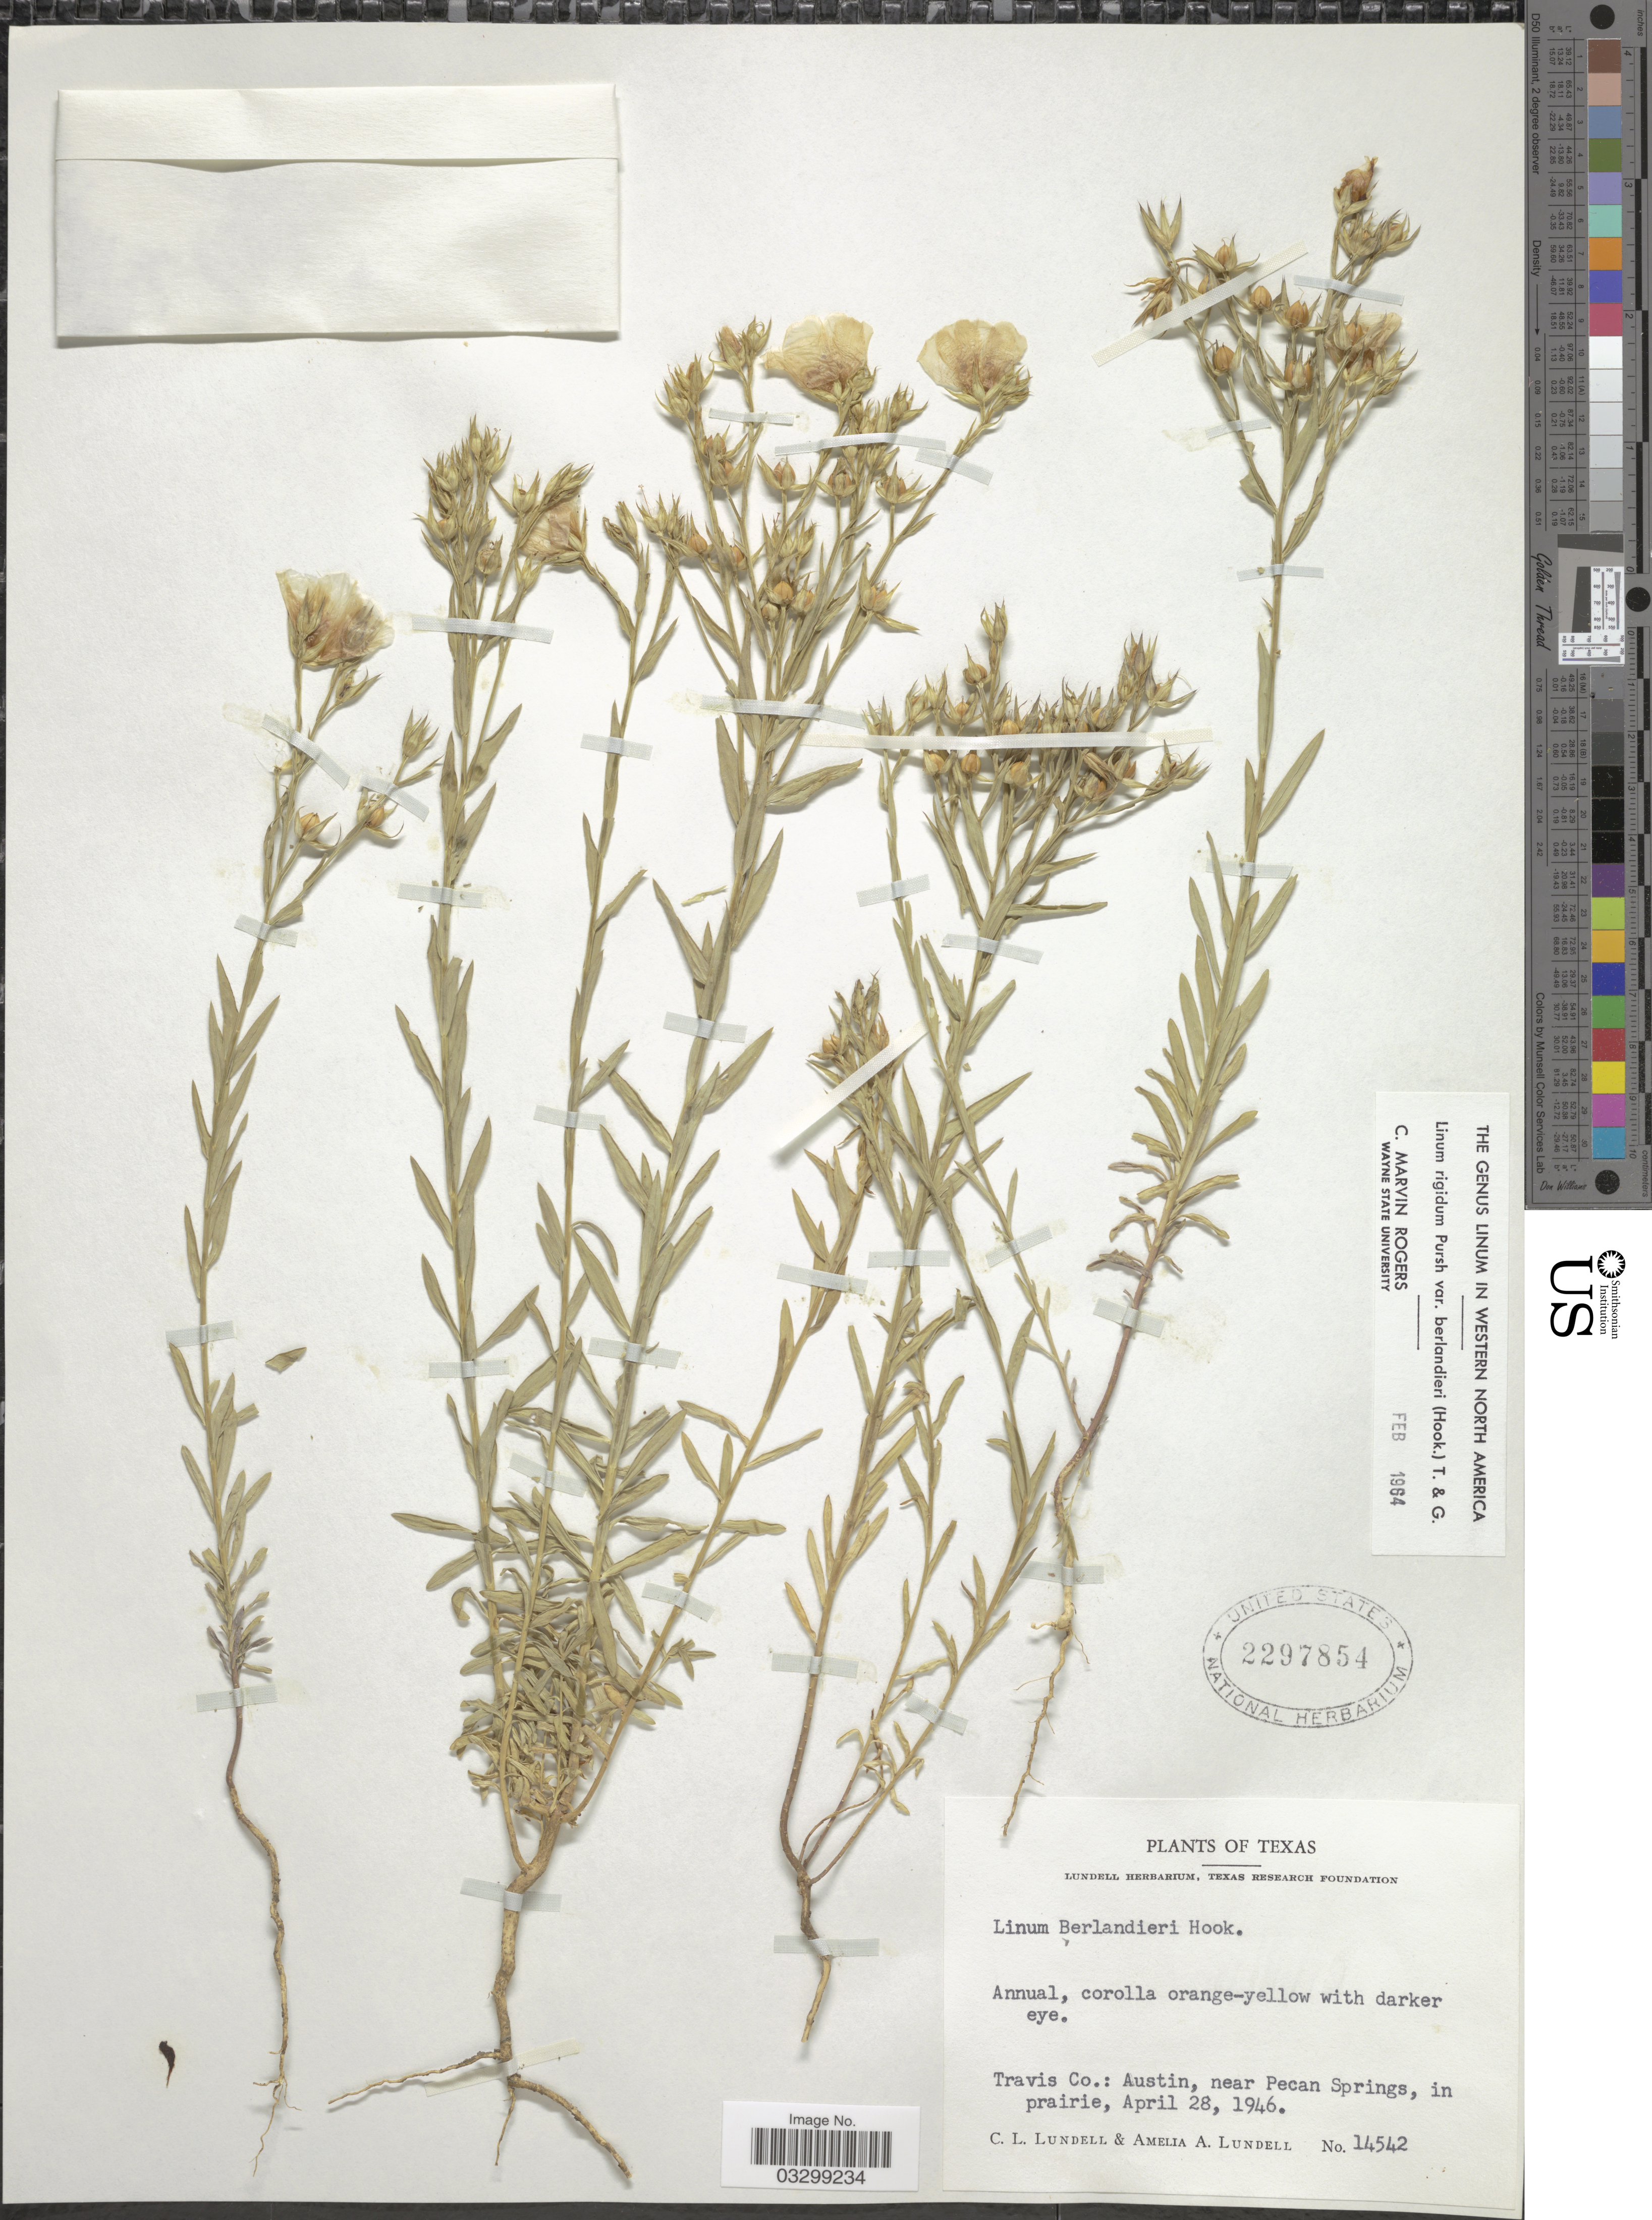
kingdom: Plantae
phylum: Tracheophyta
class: Magnoliopsida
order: Malpighiales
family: Linaceae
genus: Linum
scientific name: Linum rigidum var. berlandieri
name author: Pursh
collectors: C. L. Lundell & A. A. Lundell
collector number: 14542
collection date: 1946-04-28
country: United States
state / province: Texas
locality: Travis Co.: Austin, near Pecan Springs, in prairie.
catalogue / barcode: US 2297854